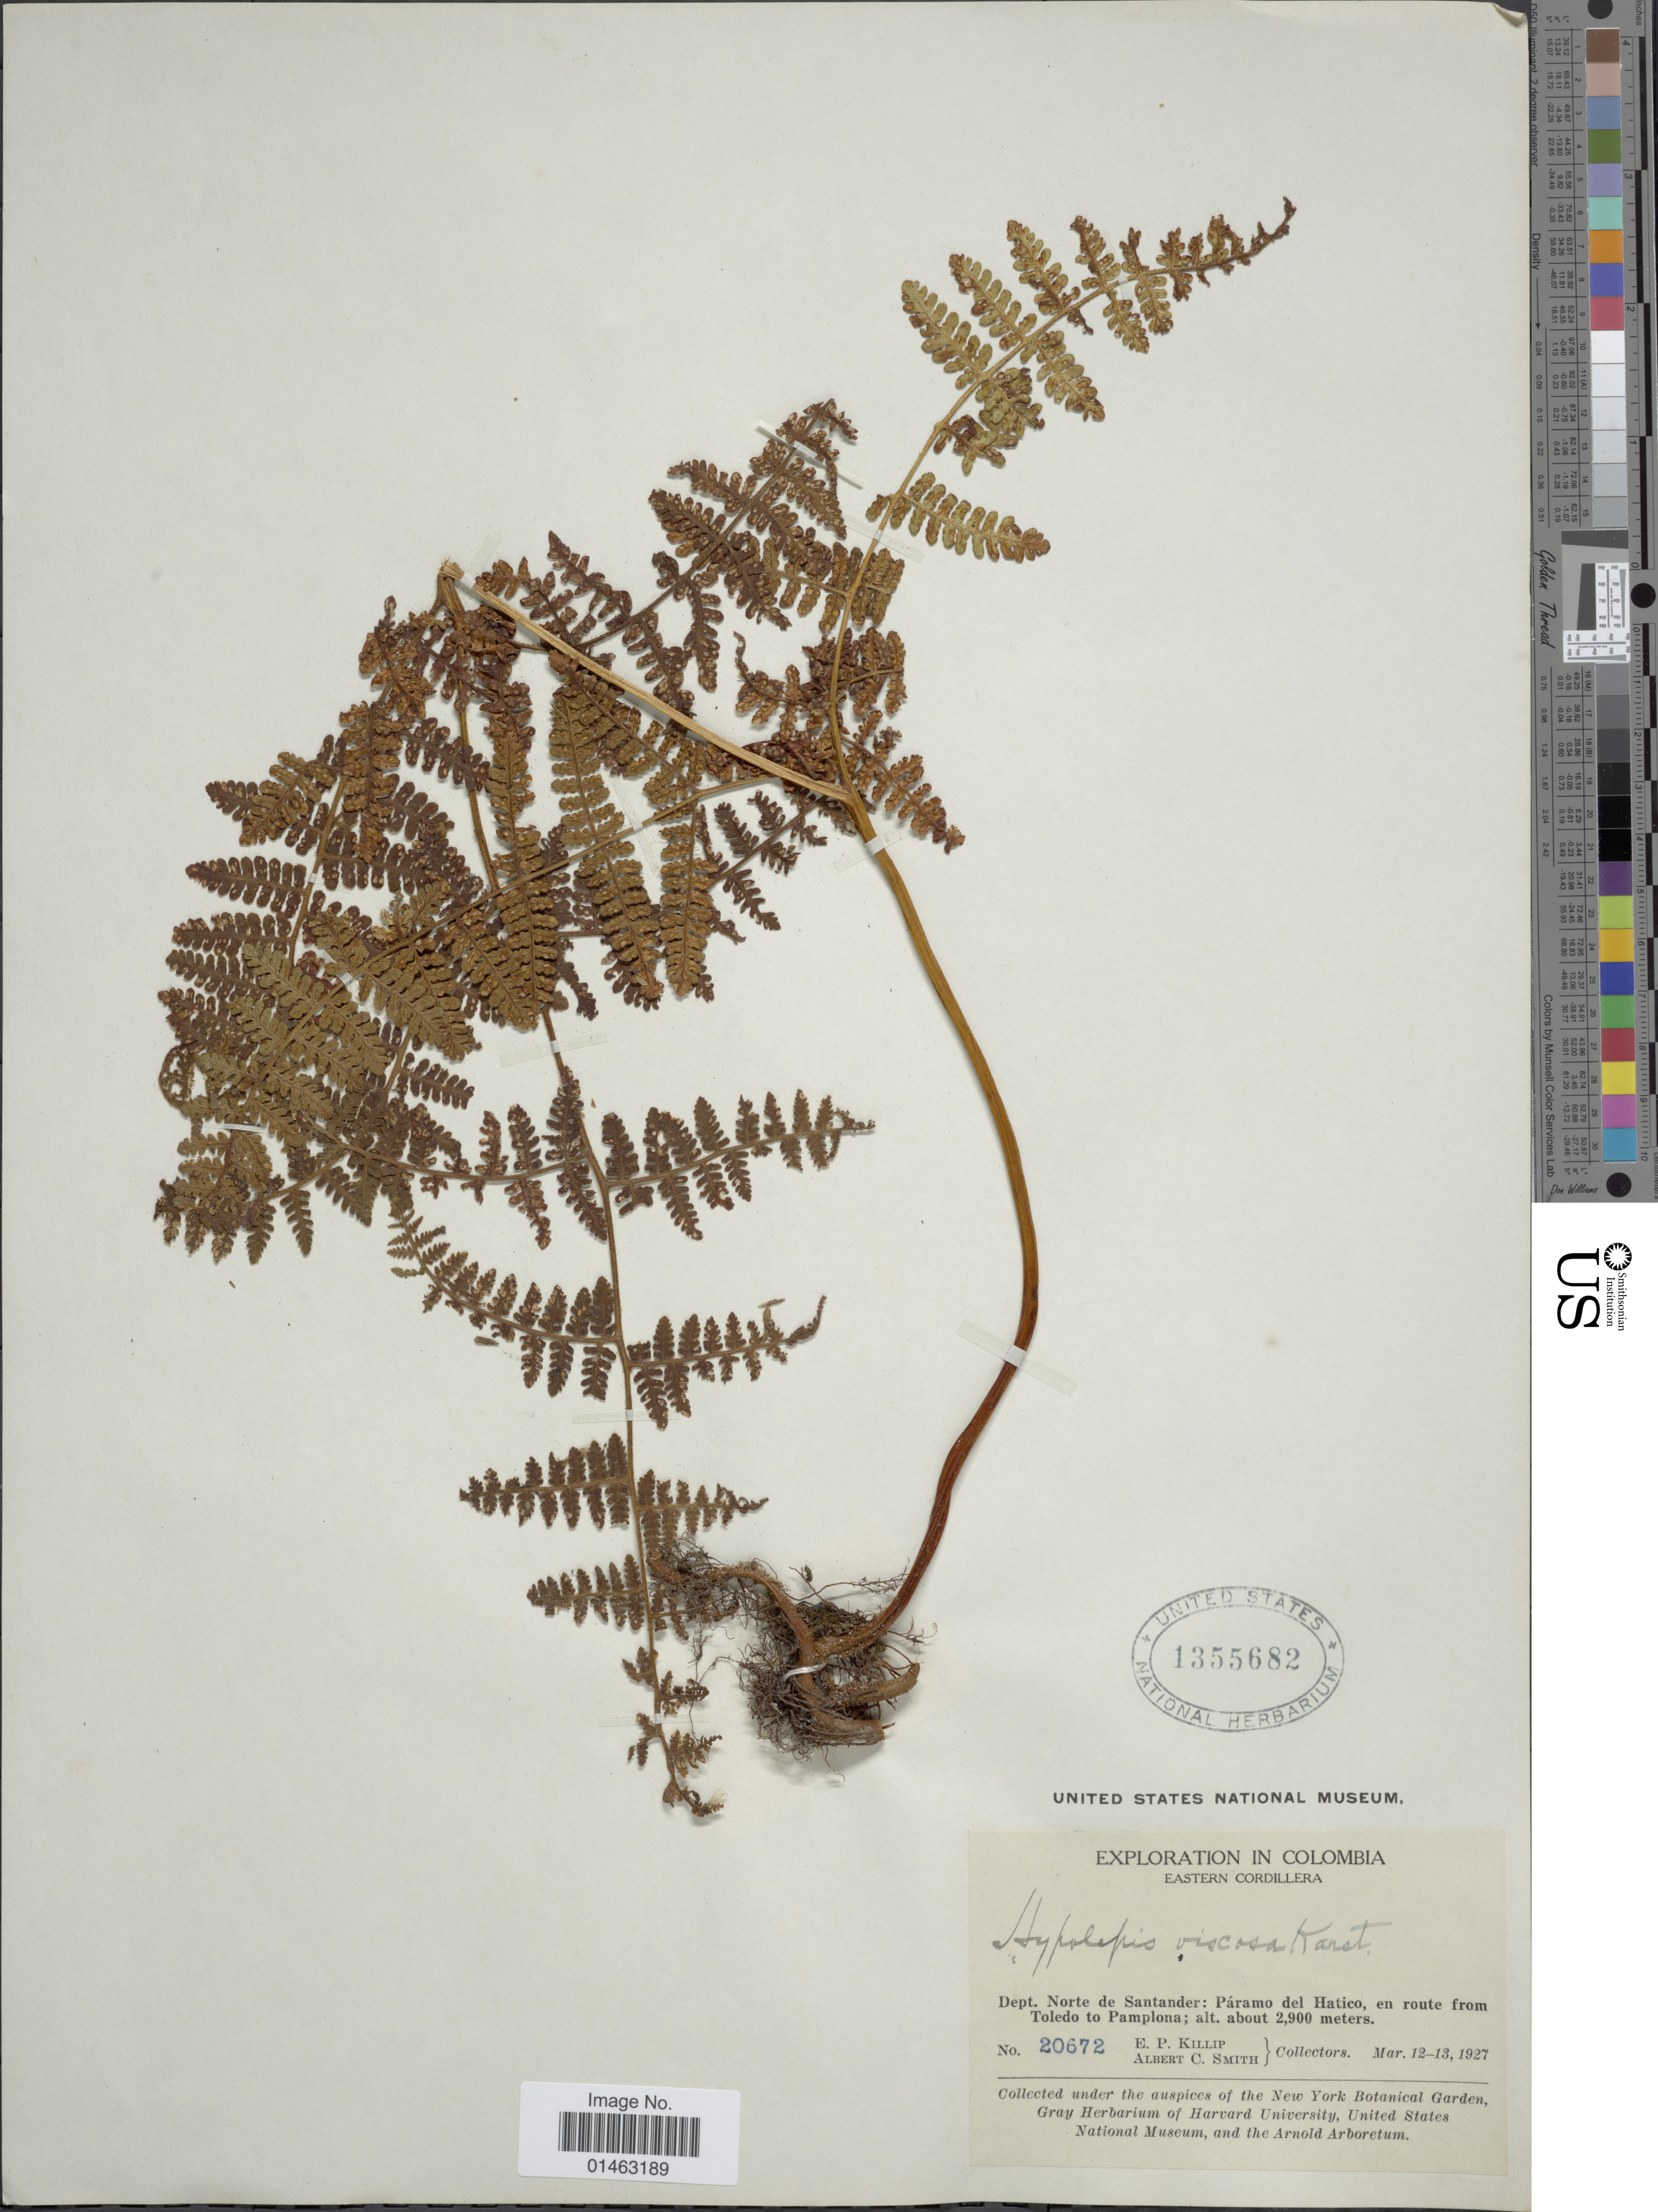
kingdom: Plantae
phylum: Tracheophyta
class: Polypodiopsida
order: Polypodiales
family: Dennstaedtiaceae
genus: Hypolepis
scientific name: Hypolepis viscosa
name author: H. Karst.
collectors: E. P. Killip & A. C. Smith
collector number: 20672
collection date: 1927-03-12/1927-03-13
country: Colombia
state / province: Norte de Santander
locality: Eastern Cordillera. Páramo del Hatico, en route from Toledo to Pamplona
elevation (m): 2900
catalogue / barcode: US 1355682